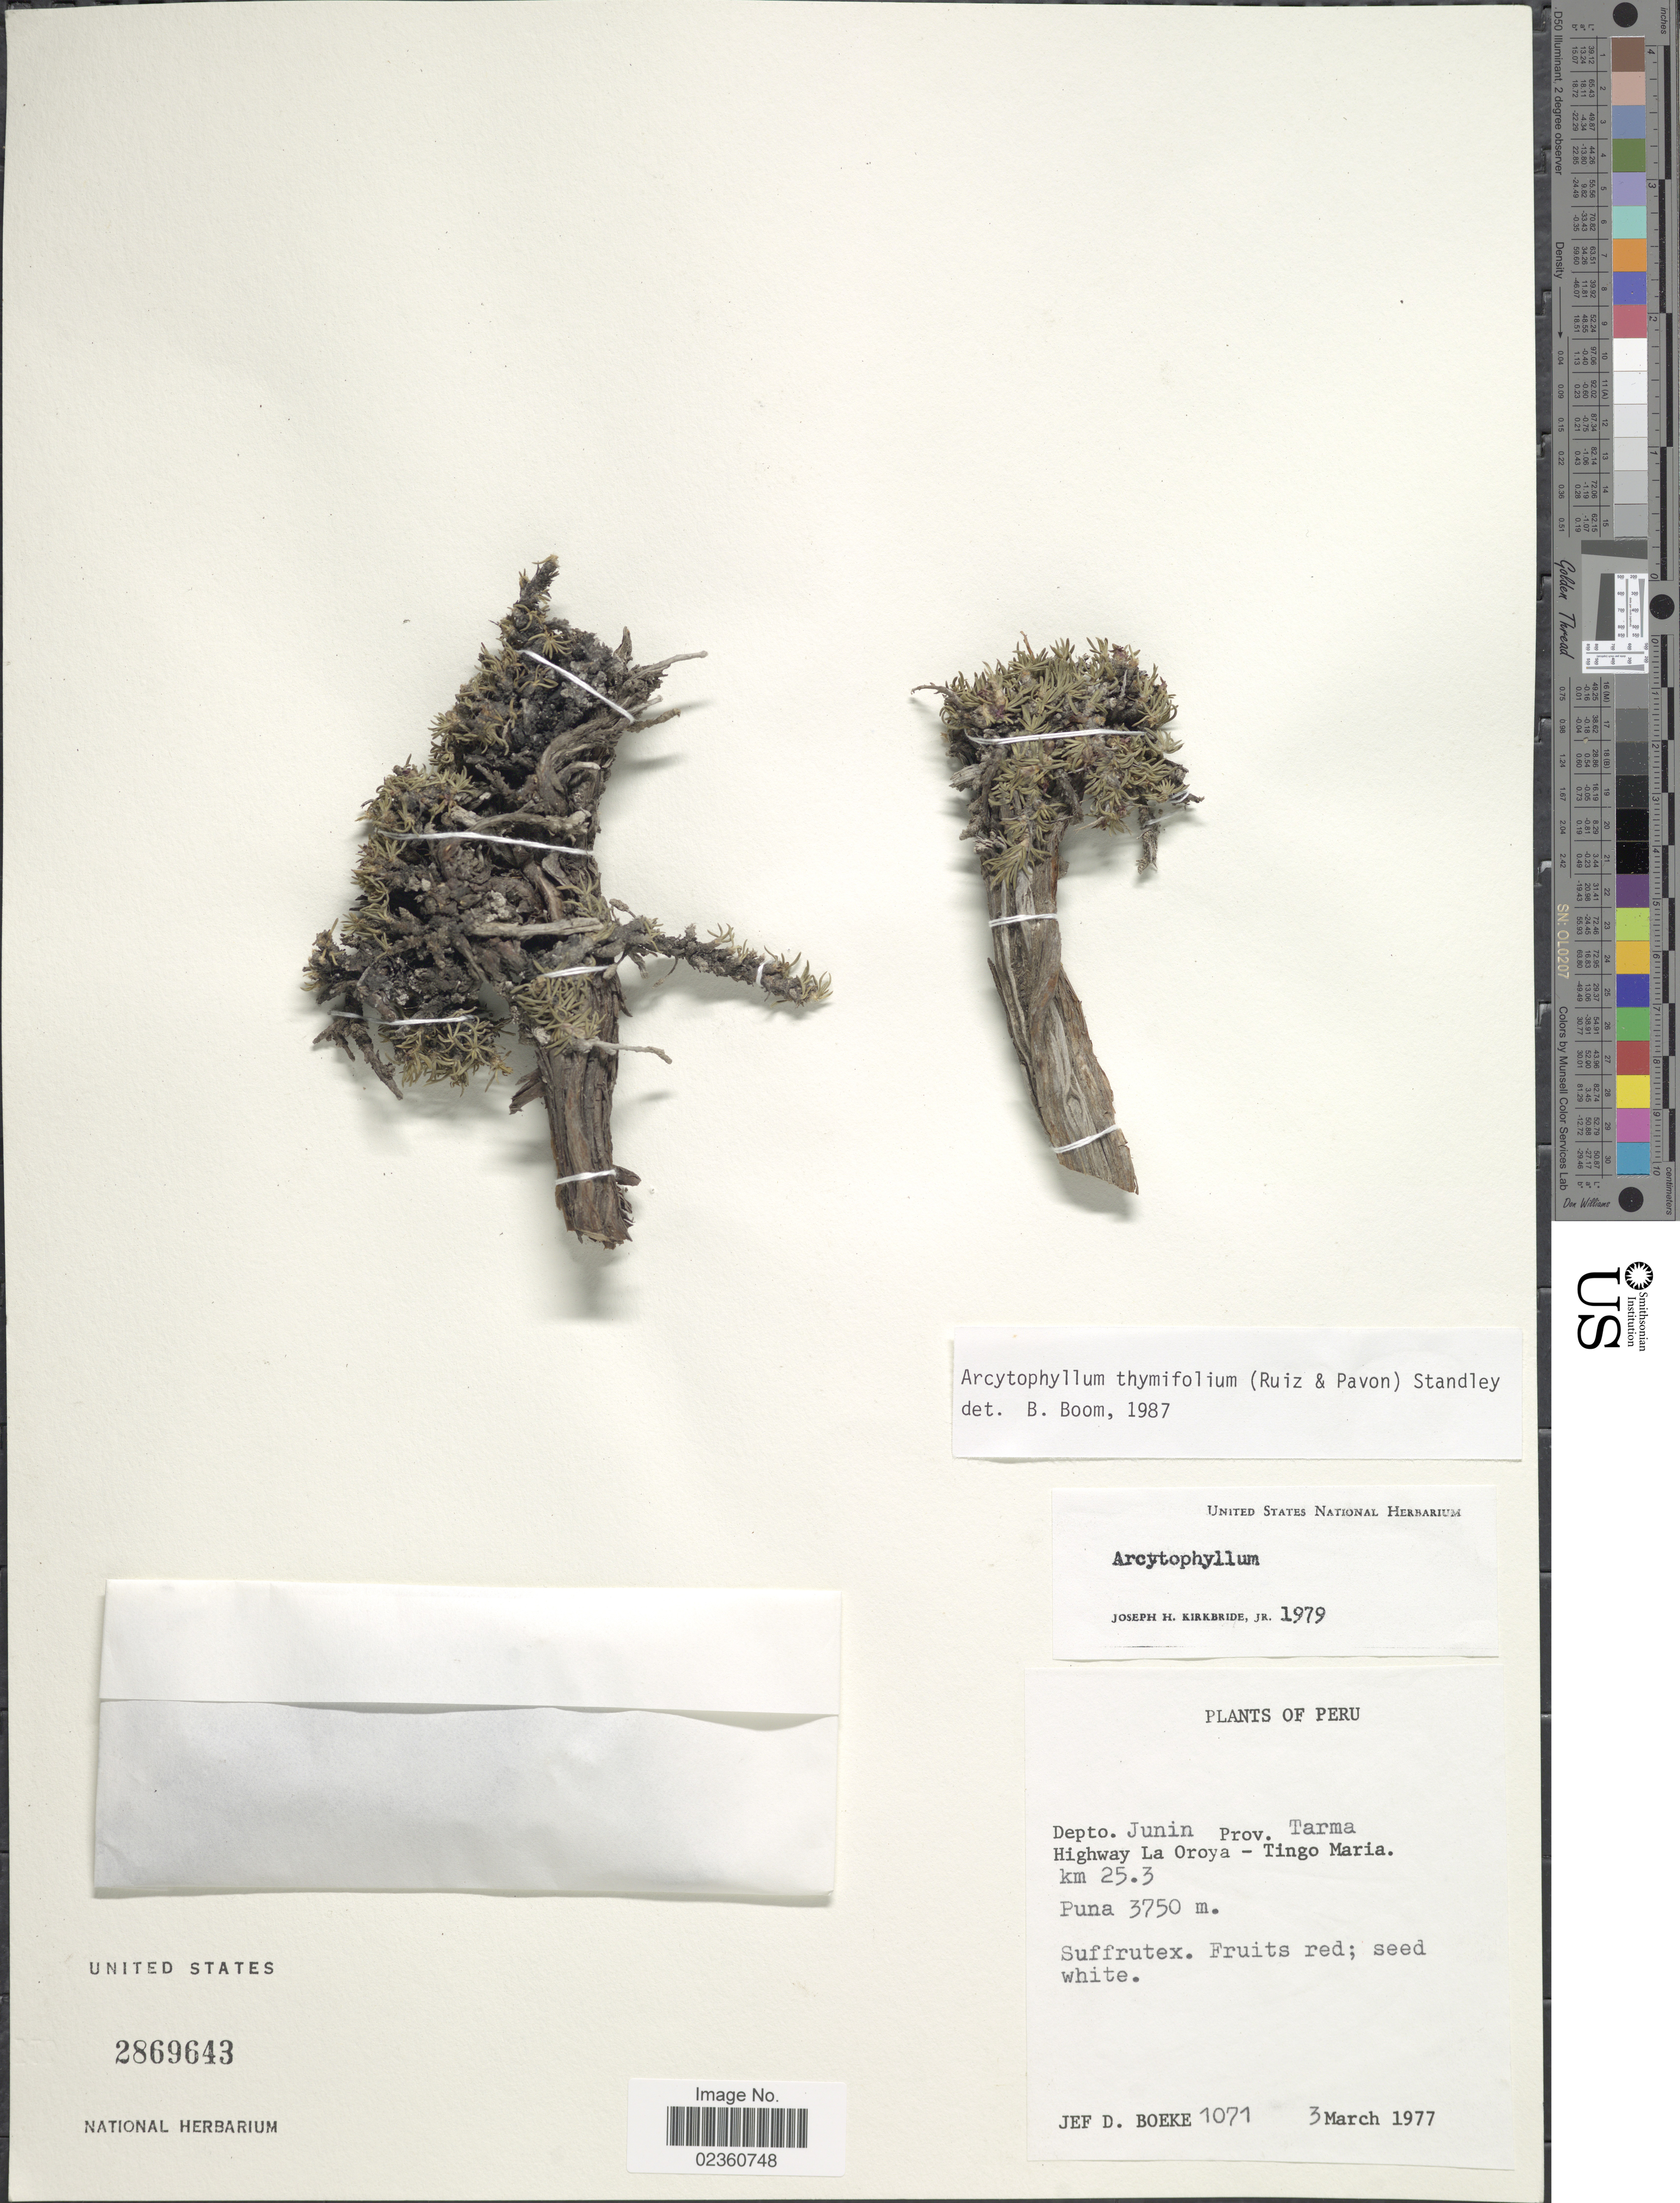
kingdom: Plantae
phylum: Tracheophyta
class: Magnoliopsida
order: Gentianales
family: Rubiaceae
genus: Arcytophyllum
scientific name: Arcytophyllum thymifolium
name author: (Ruiz & Pav.) Standl.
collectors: J. Boeke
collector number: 1071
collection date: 1977-03-03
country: Peru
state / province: Junín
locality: Depto. Junin Prov. Tarma Highway La Oroya - Tingo Maria km 25.3, Puna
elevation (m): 3750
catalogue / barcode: US 2869643